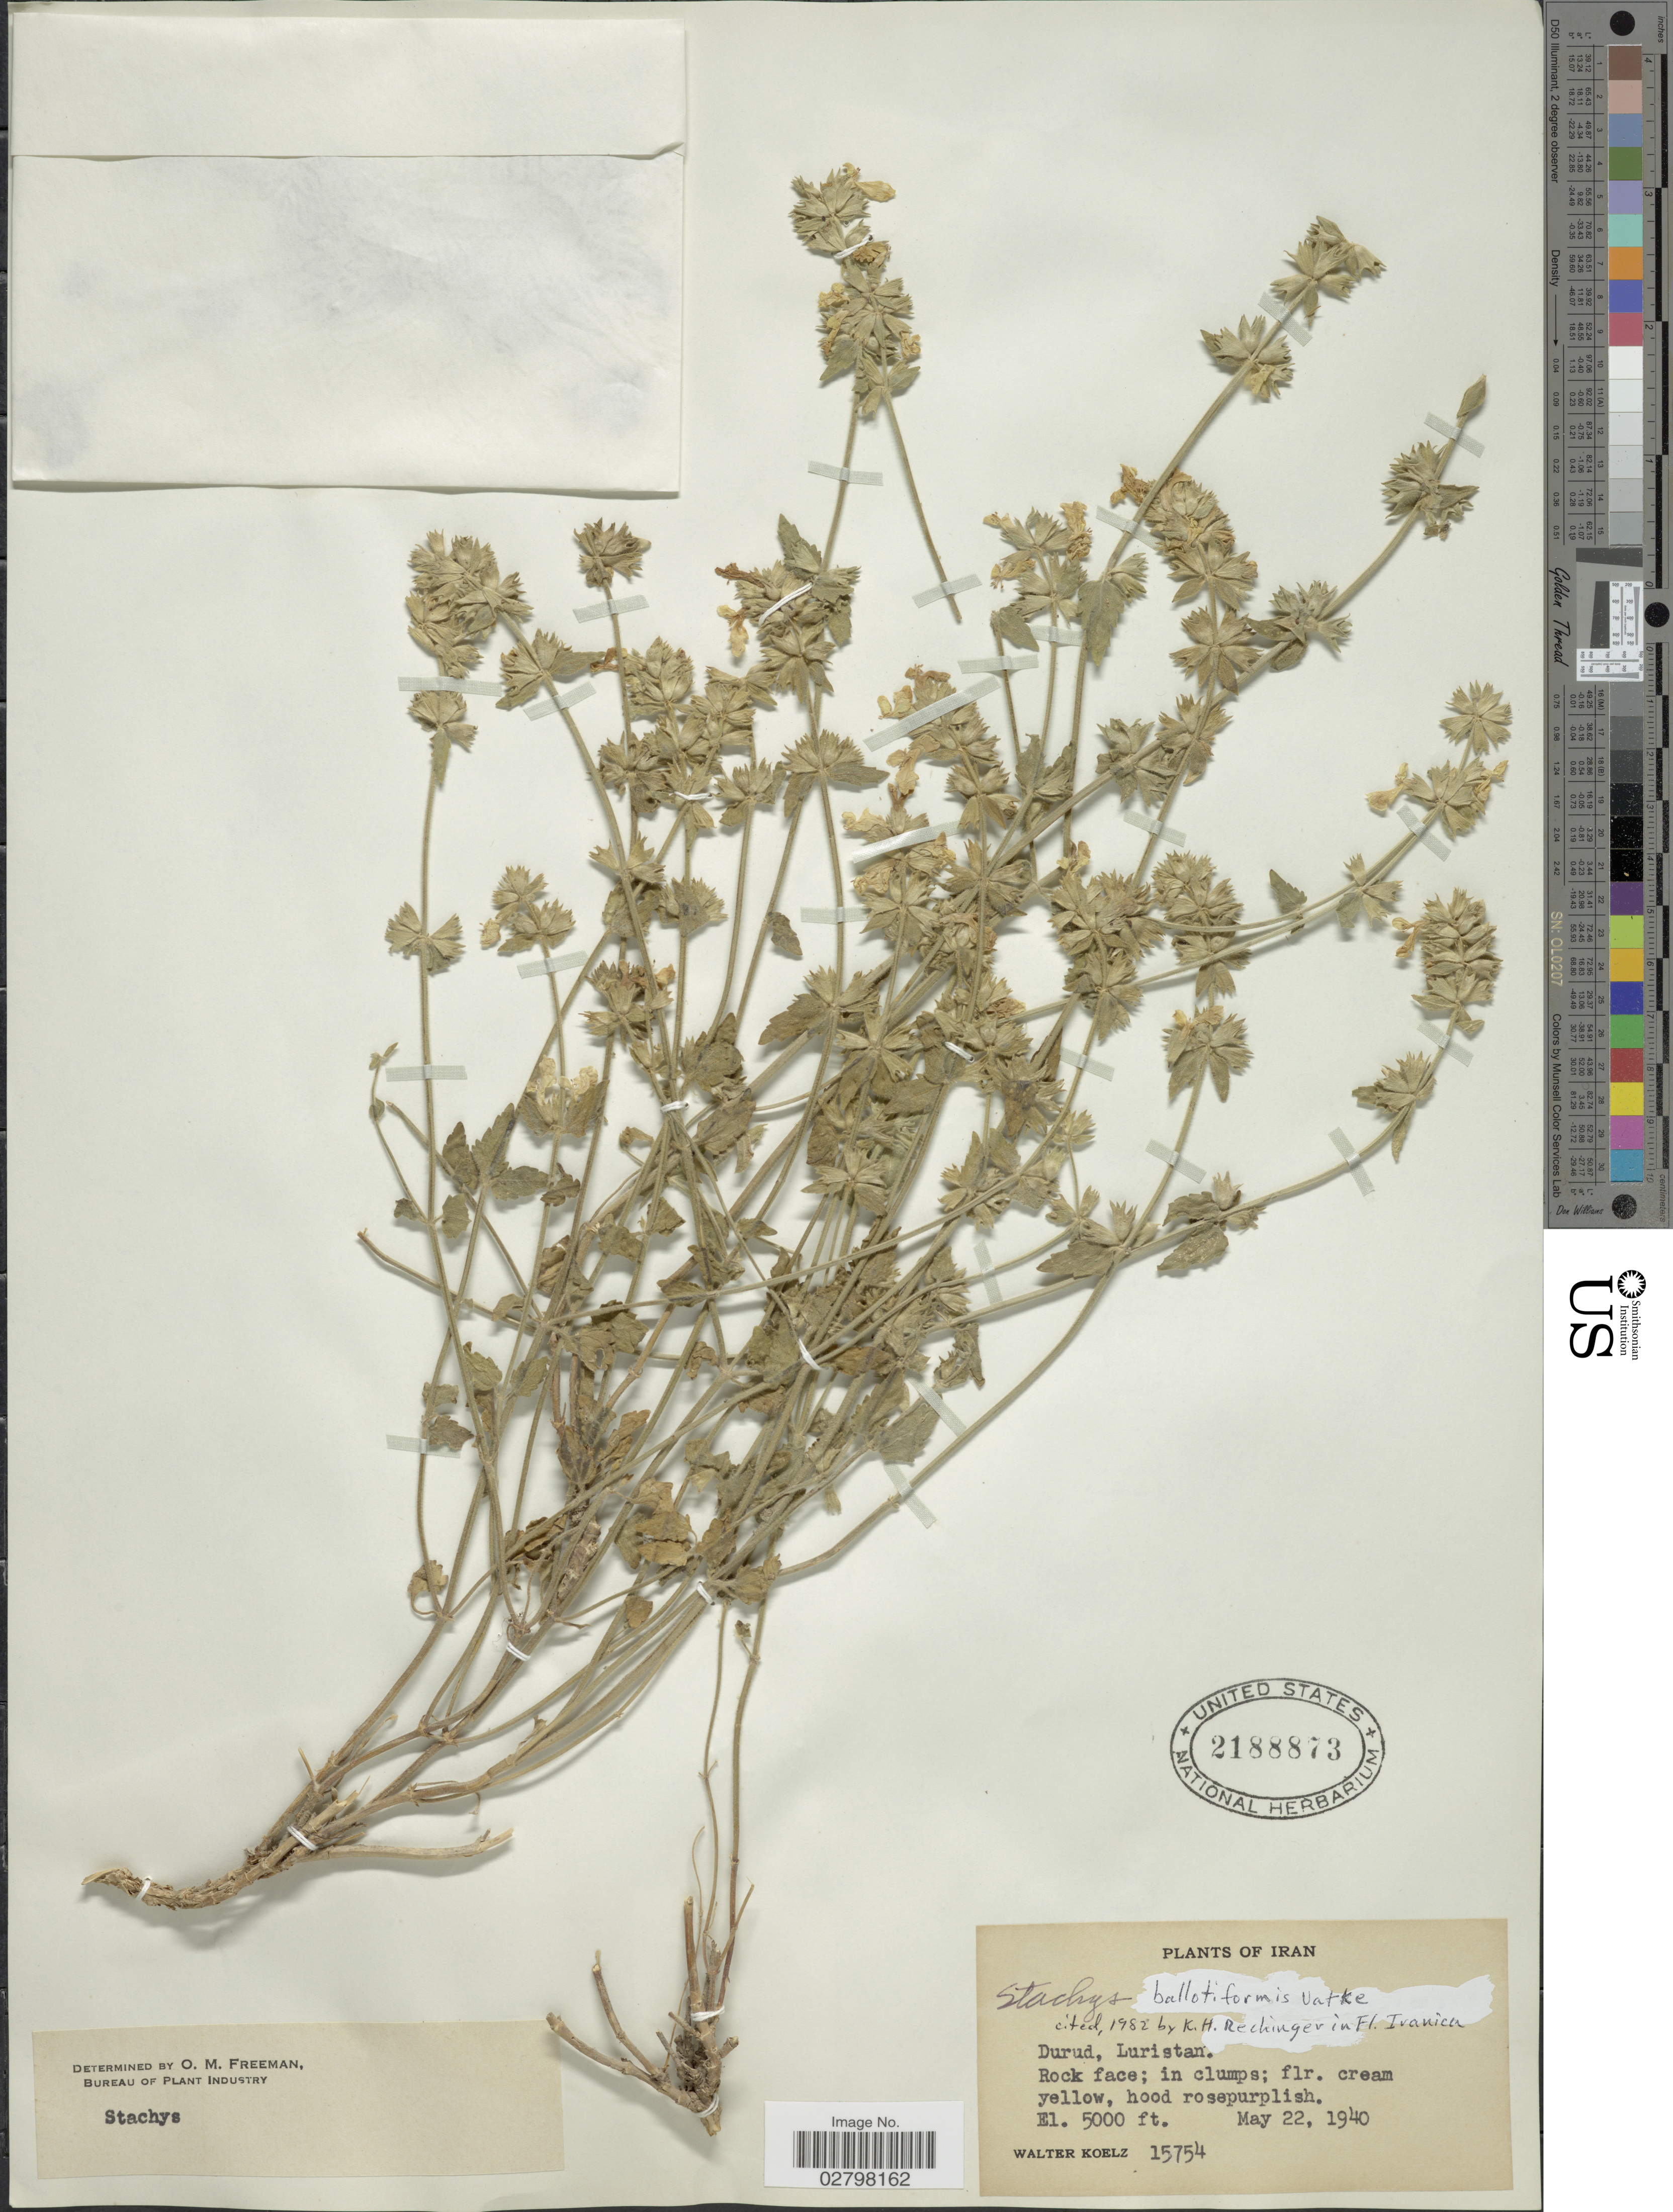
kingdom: Plantae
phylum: Tracheophyta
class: Magnoliopsida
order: Lamiales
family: Lamiaceae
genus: Stachys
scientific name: Stachys ballotiformis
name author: Vatke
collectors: W. N. Koelz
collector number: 15754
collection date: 1940-05-22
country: Iran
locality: Durud, Luristan.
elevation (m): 1524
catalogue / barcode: US 2188873